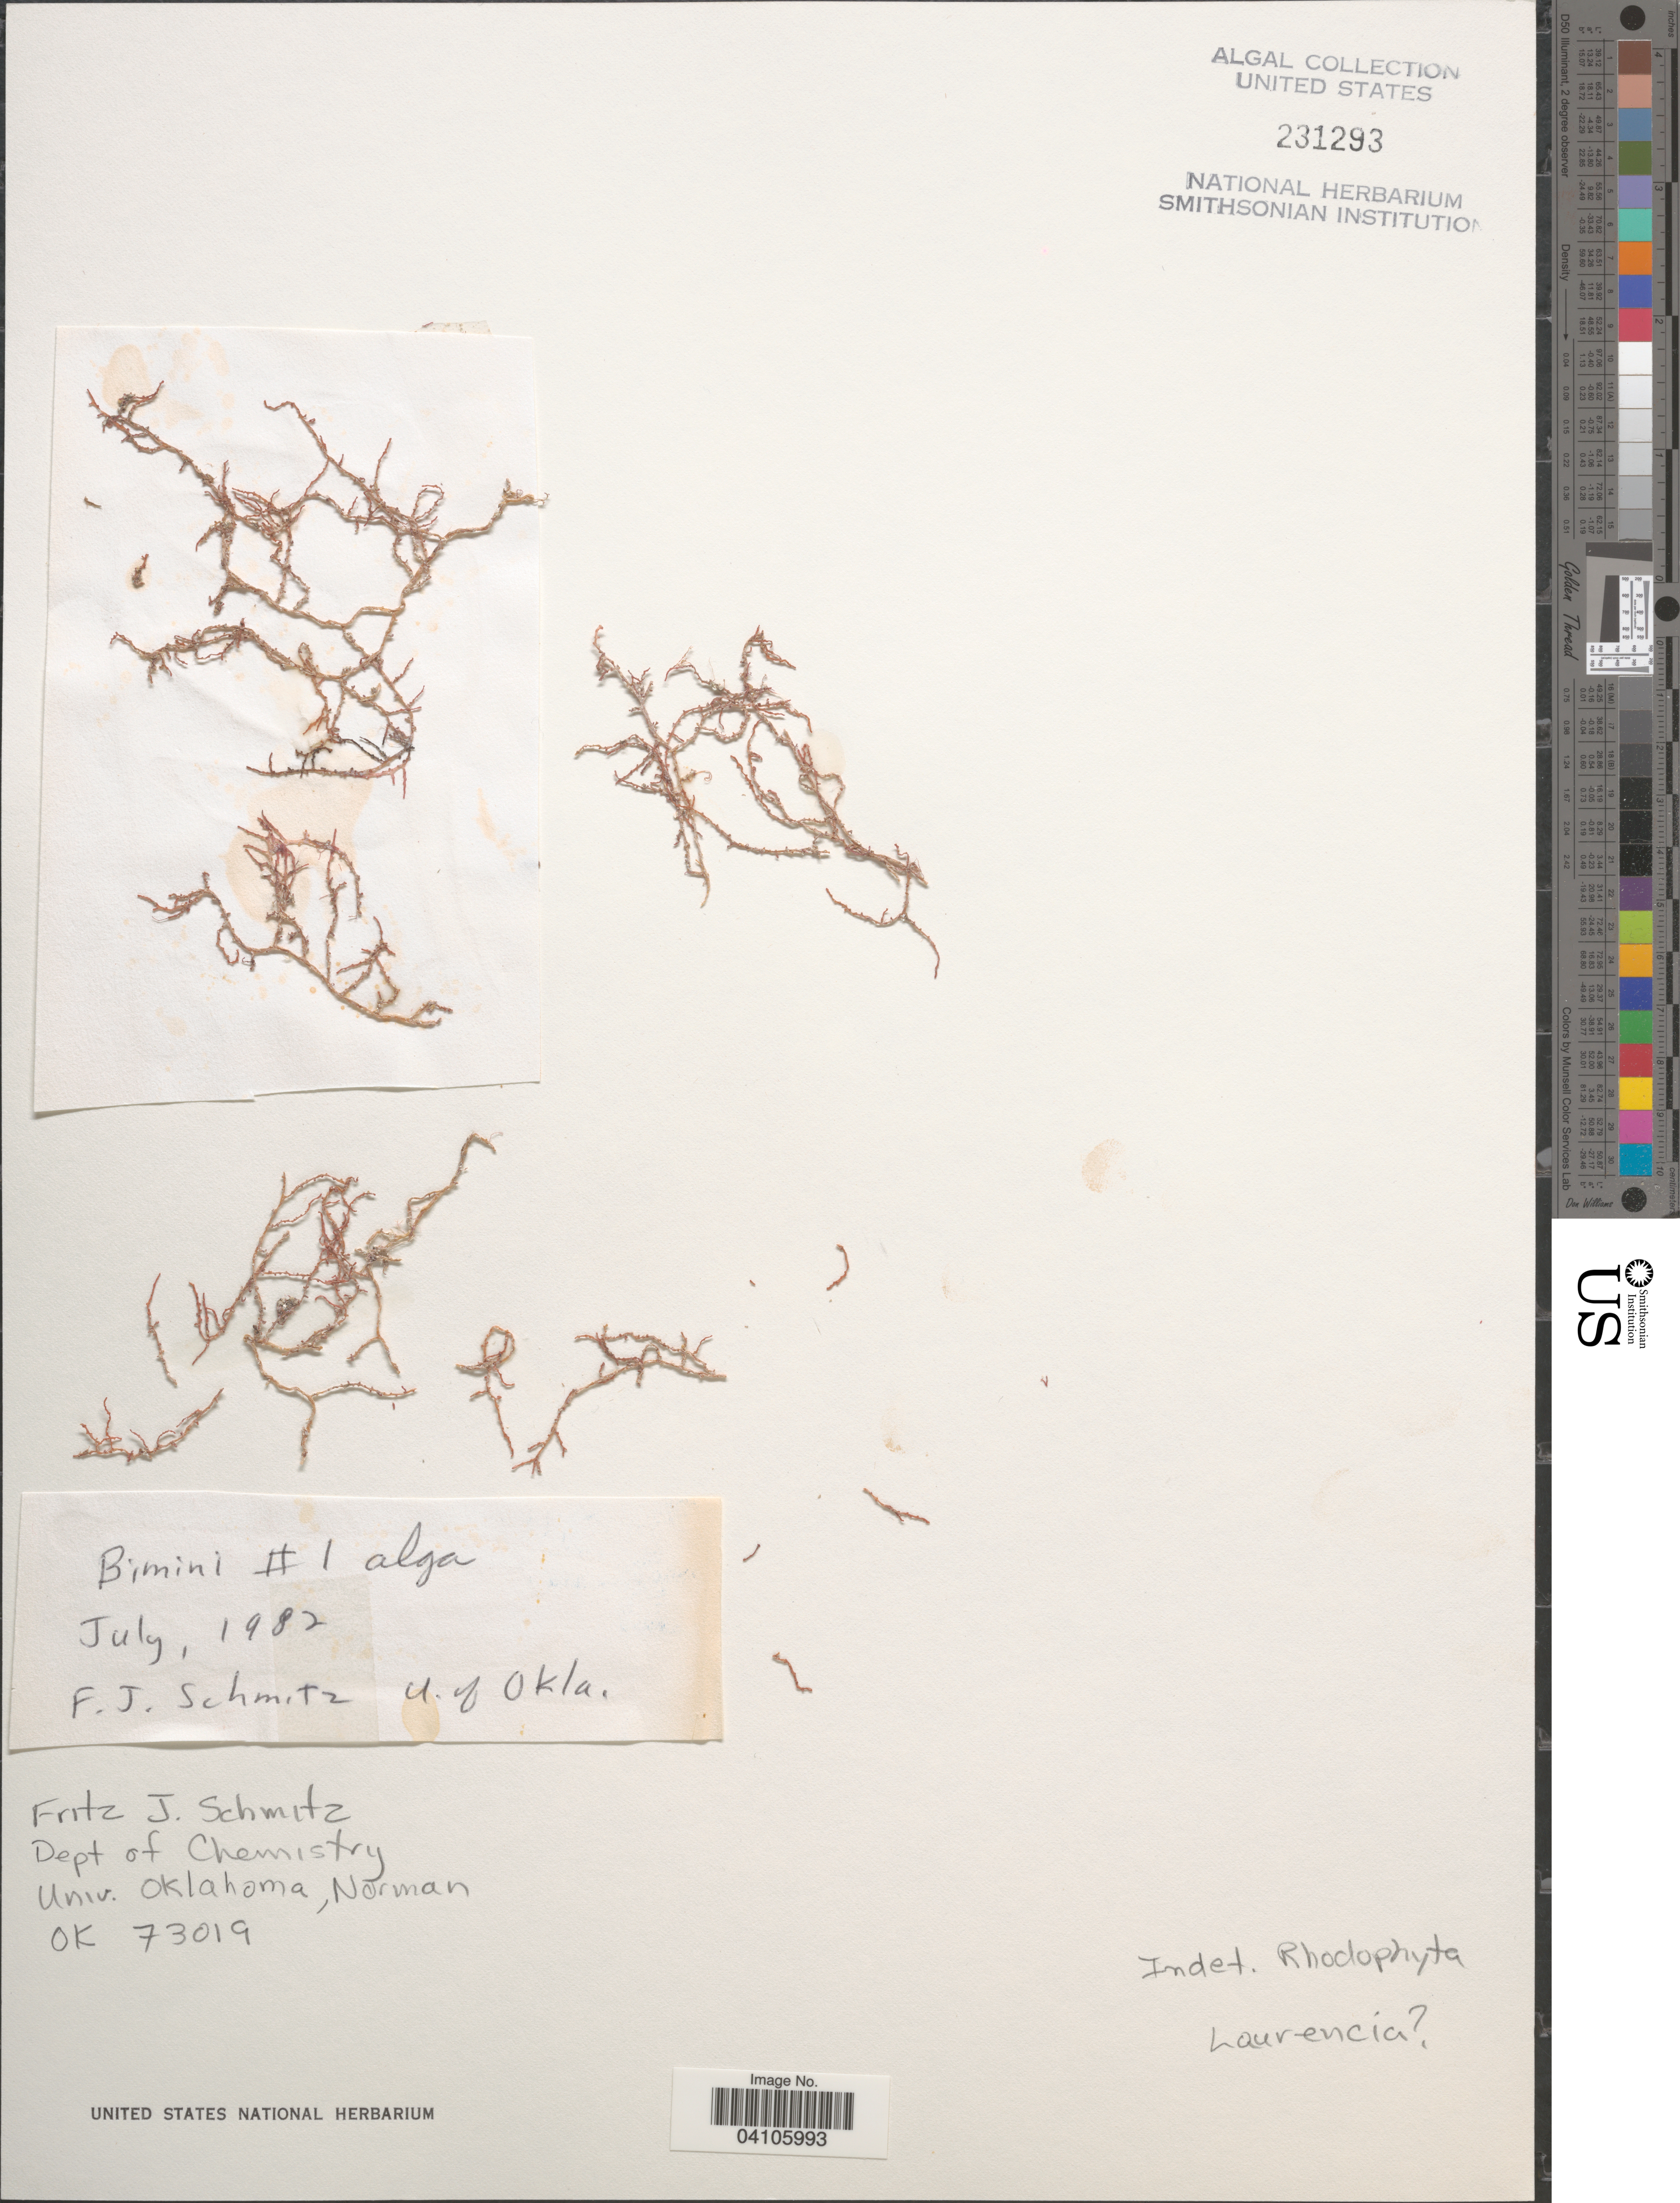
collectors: F. Schmitz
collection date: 1982-07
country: Bahamas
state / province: Bimini and Cat Cay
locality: Bimini.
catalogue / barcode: US 231293